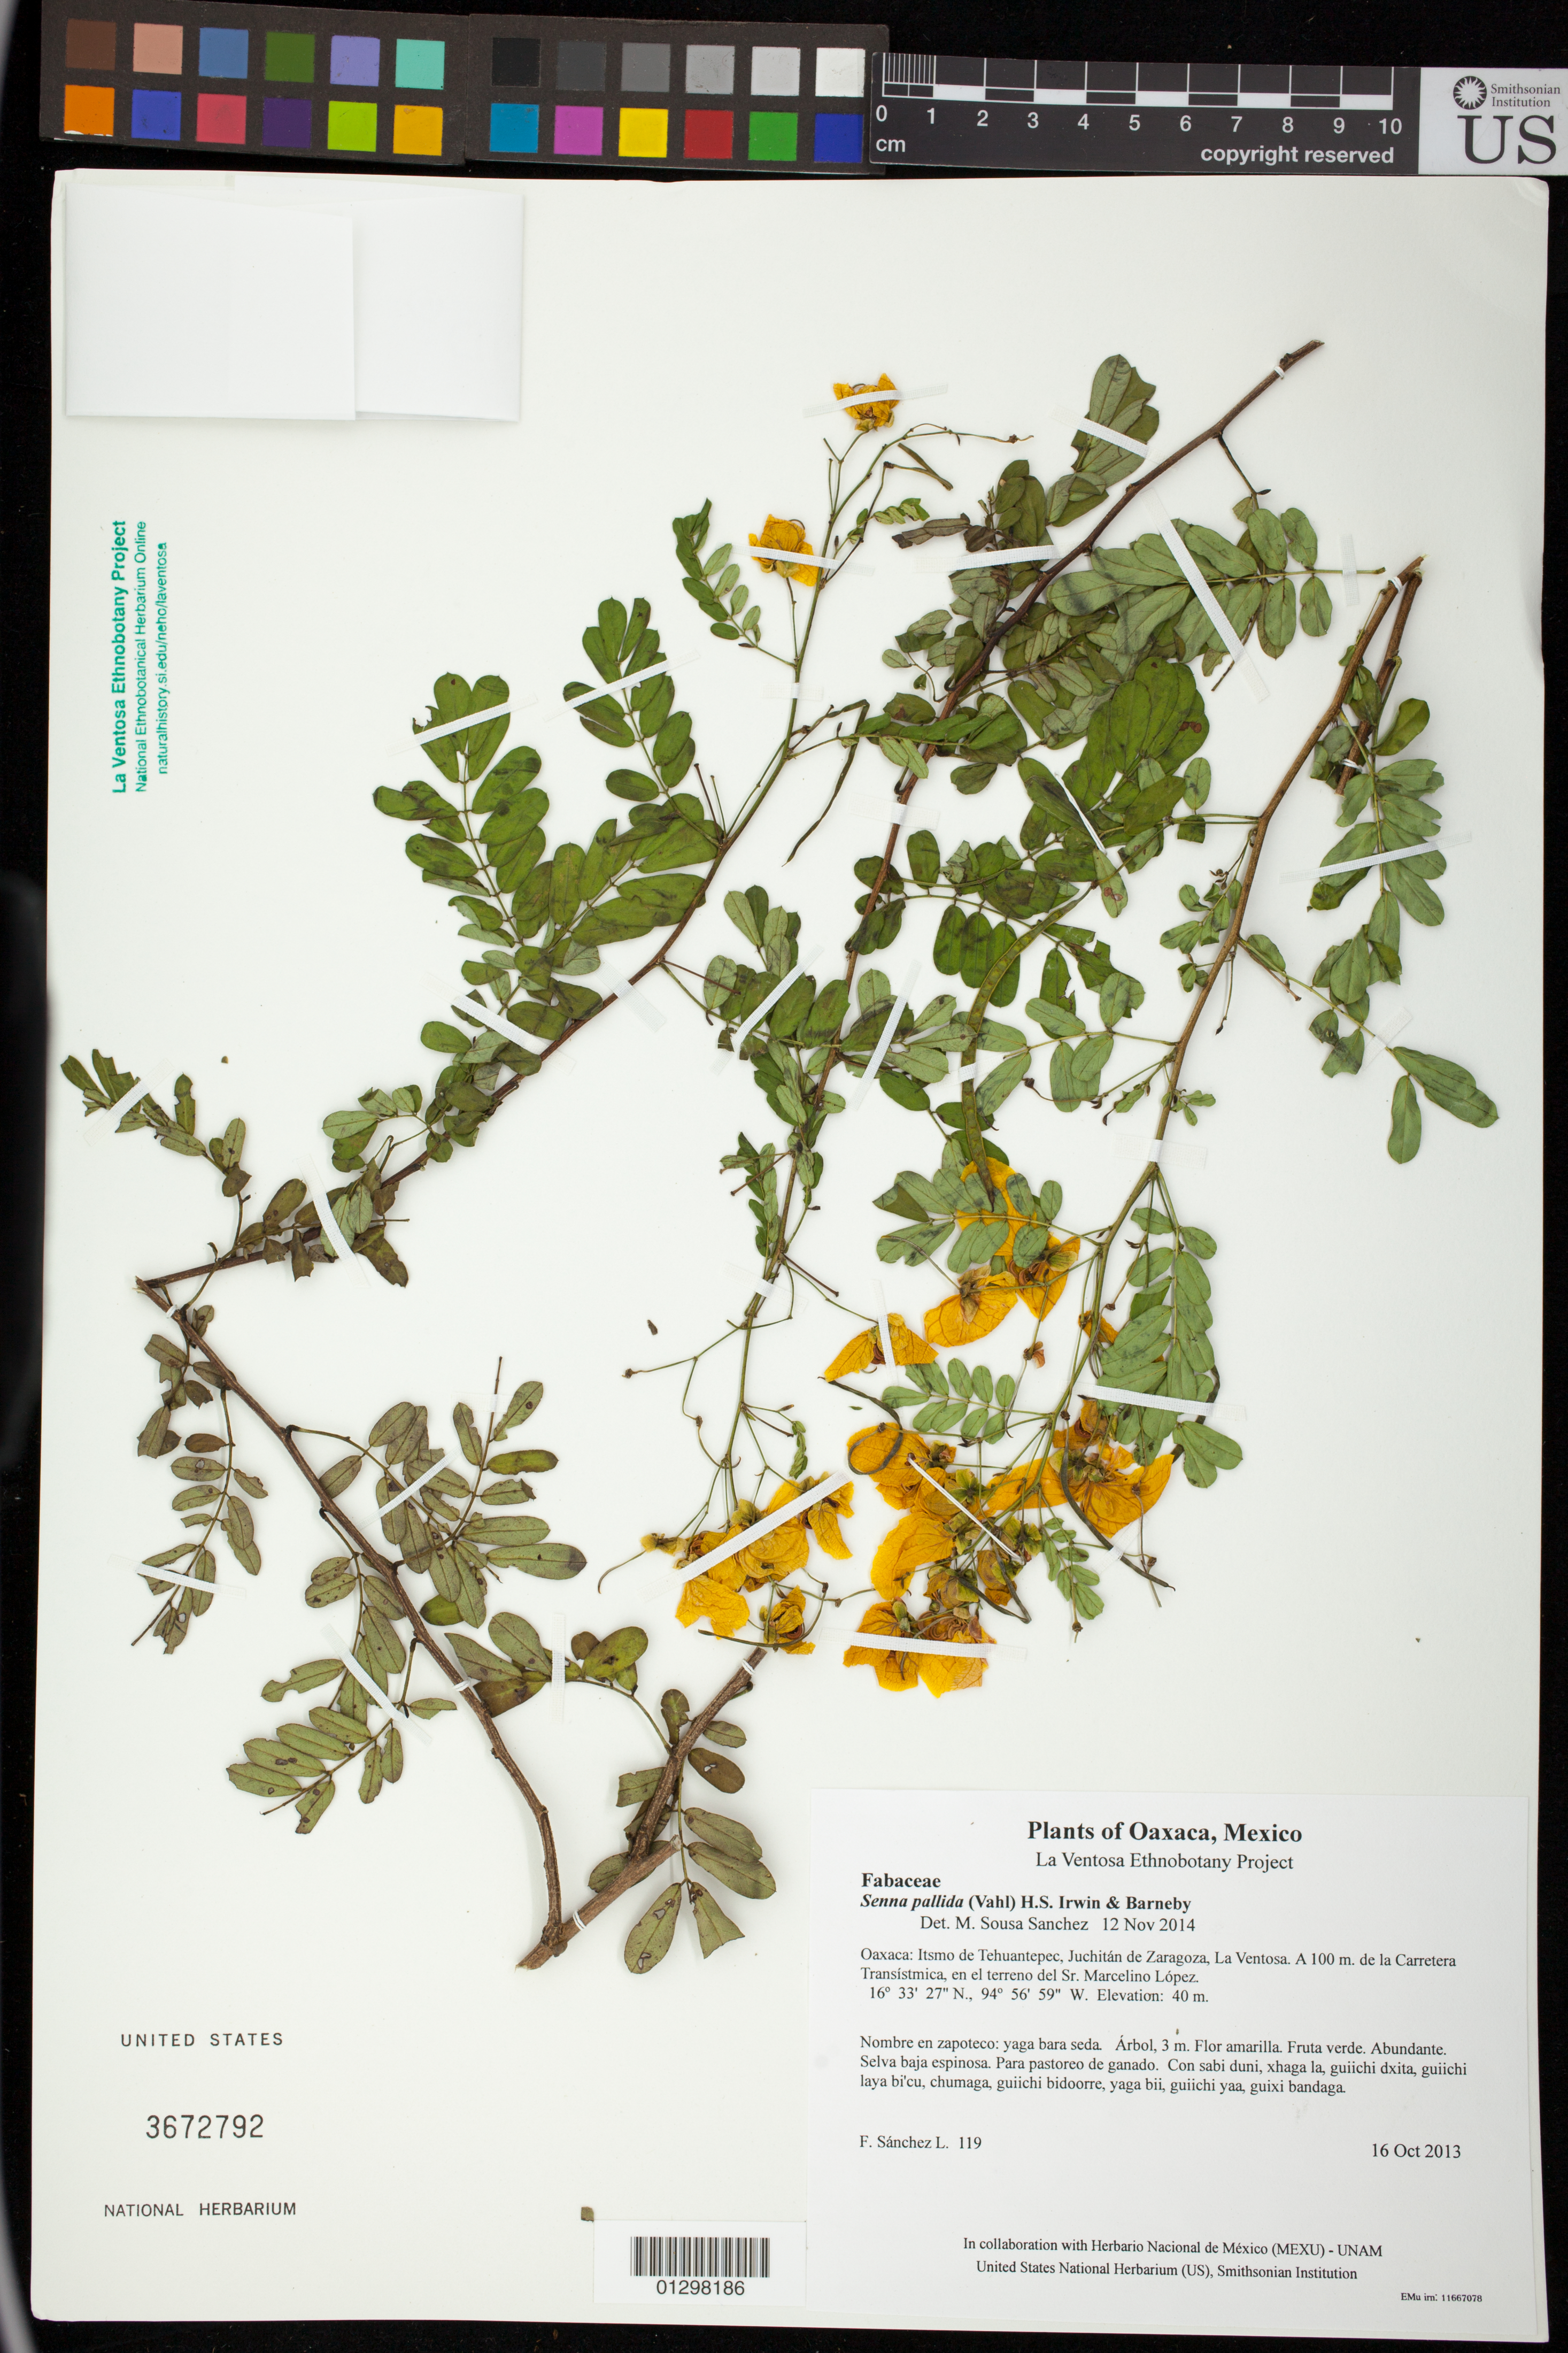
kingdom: Plantae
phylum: Tracheophyta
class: Magnoliopsida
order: Fabales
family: Fabaceae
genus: Senna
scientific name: Senna pallida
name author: (Vahl) H.S. Irwin & Barneby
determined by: Sousa S., Mario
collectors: F. Sánchez L.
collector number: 119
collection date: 2013-10-16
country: Mexico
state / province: Oaxaca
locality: Itsmo de Tehuantepec, Juchitán de Zaragoza, La Ventosa. A 100 m. de la Carretera Transístmica, en el terreno del Sr. Marcelino López.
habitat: Selva baja espinosa. Para pastoreo de ganado.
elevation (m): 40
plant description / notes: JEBOT, MEXU, SERO, US; Yaga. 3 m. Guie' naguchi. Cuaananaxhi naga'. Stale.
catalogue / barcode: US 3672792